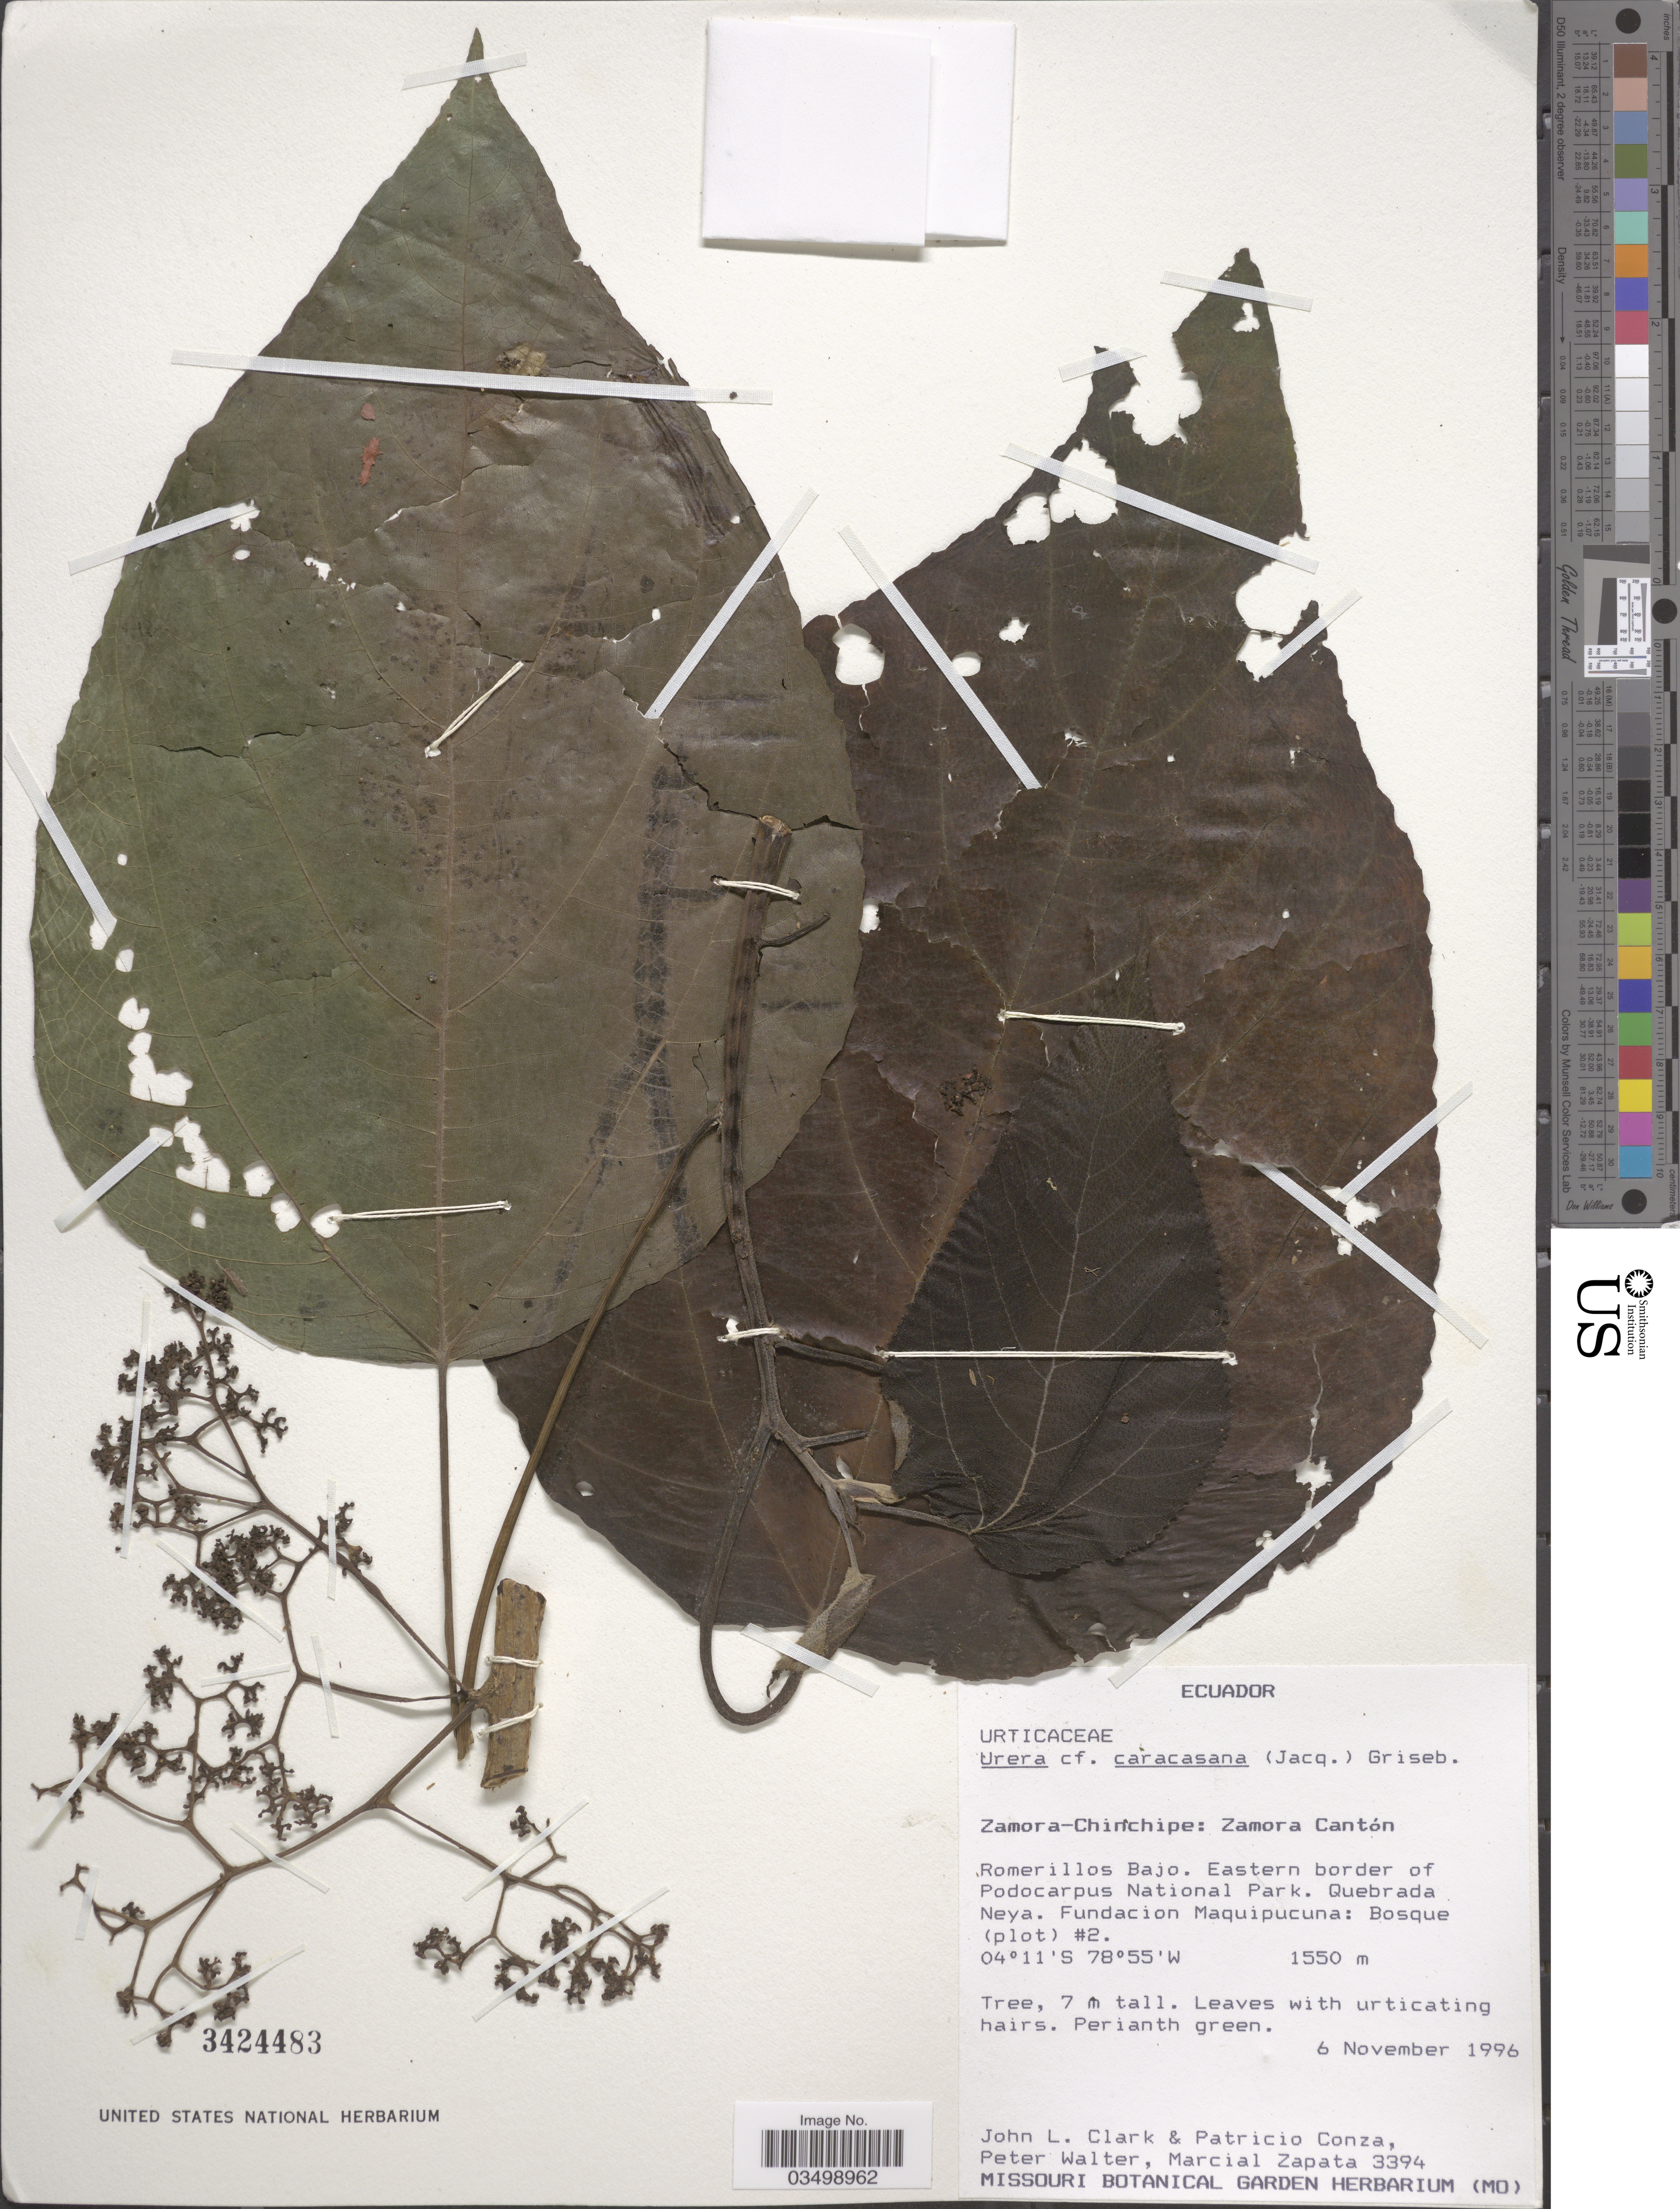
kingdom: Plantae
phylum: Tracheophyta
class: Magnoliopsida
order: Rosales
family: Urticaceae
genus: Urera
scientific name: Urera caracasana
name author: (Jacq.) Gaudich. ex Griseb.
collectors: J. L. Clark, P. Conza, P. Walter & M. Zapata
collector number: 3394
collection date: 1996-11-06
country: Ecuador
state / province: Zamora-Chinchipe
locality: Zamora Cantón. Romerillos Bajo. Eastern border of Podocarpus National Park. Quebrada Neya. Fundacion Maquipucuna: Bosque (plot) #2.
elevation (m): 1550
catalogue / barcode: US 3424483